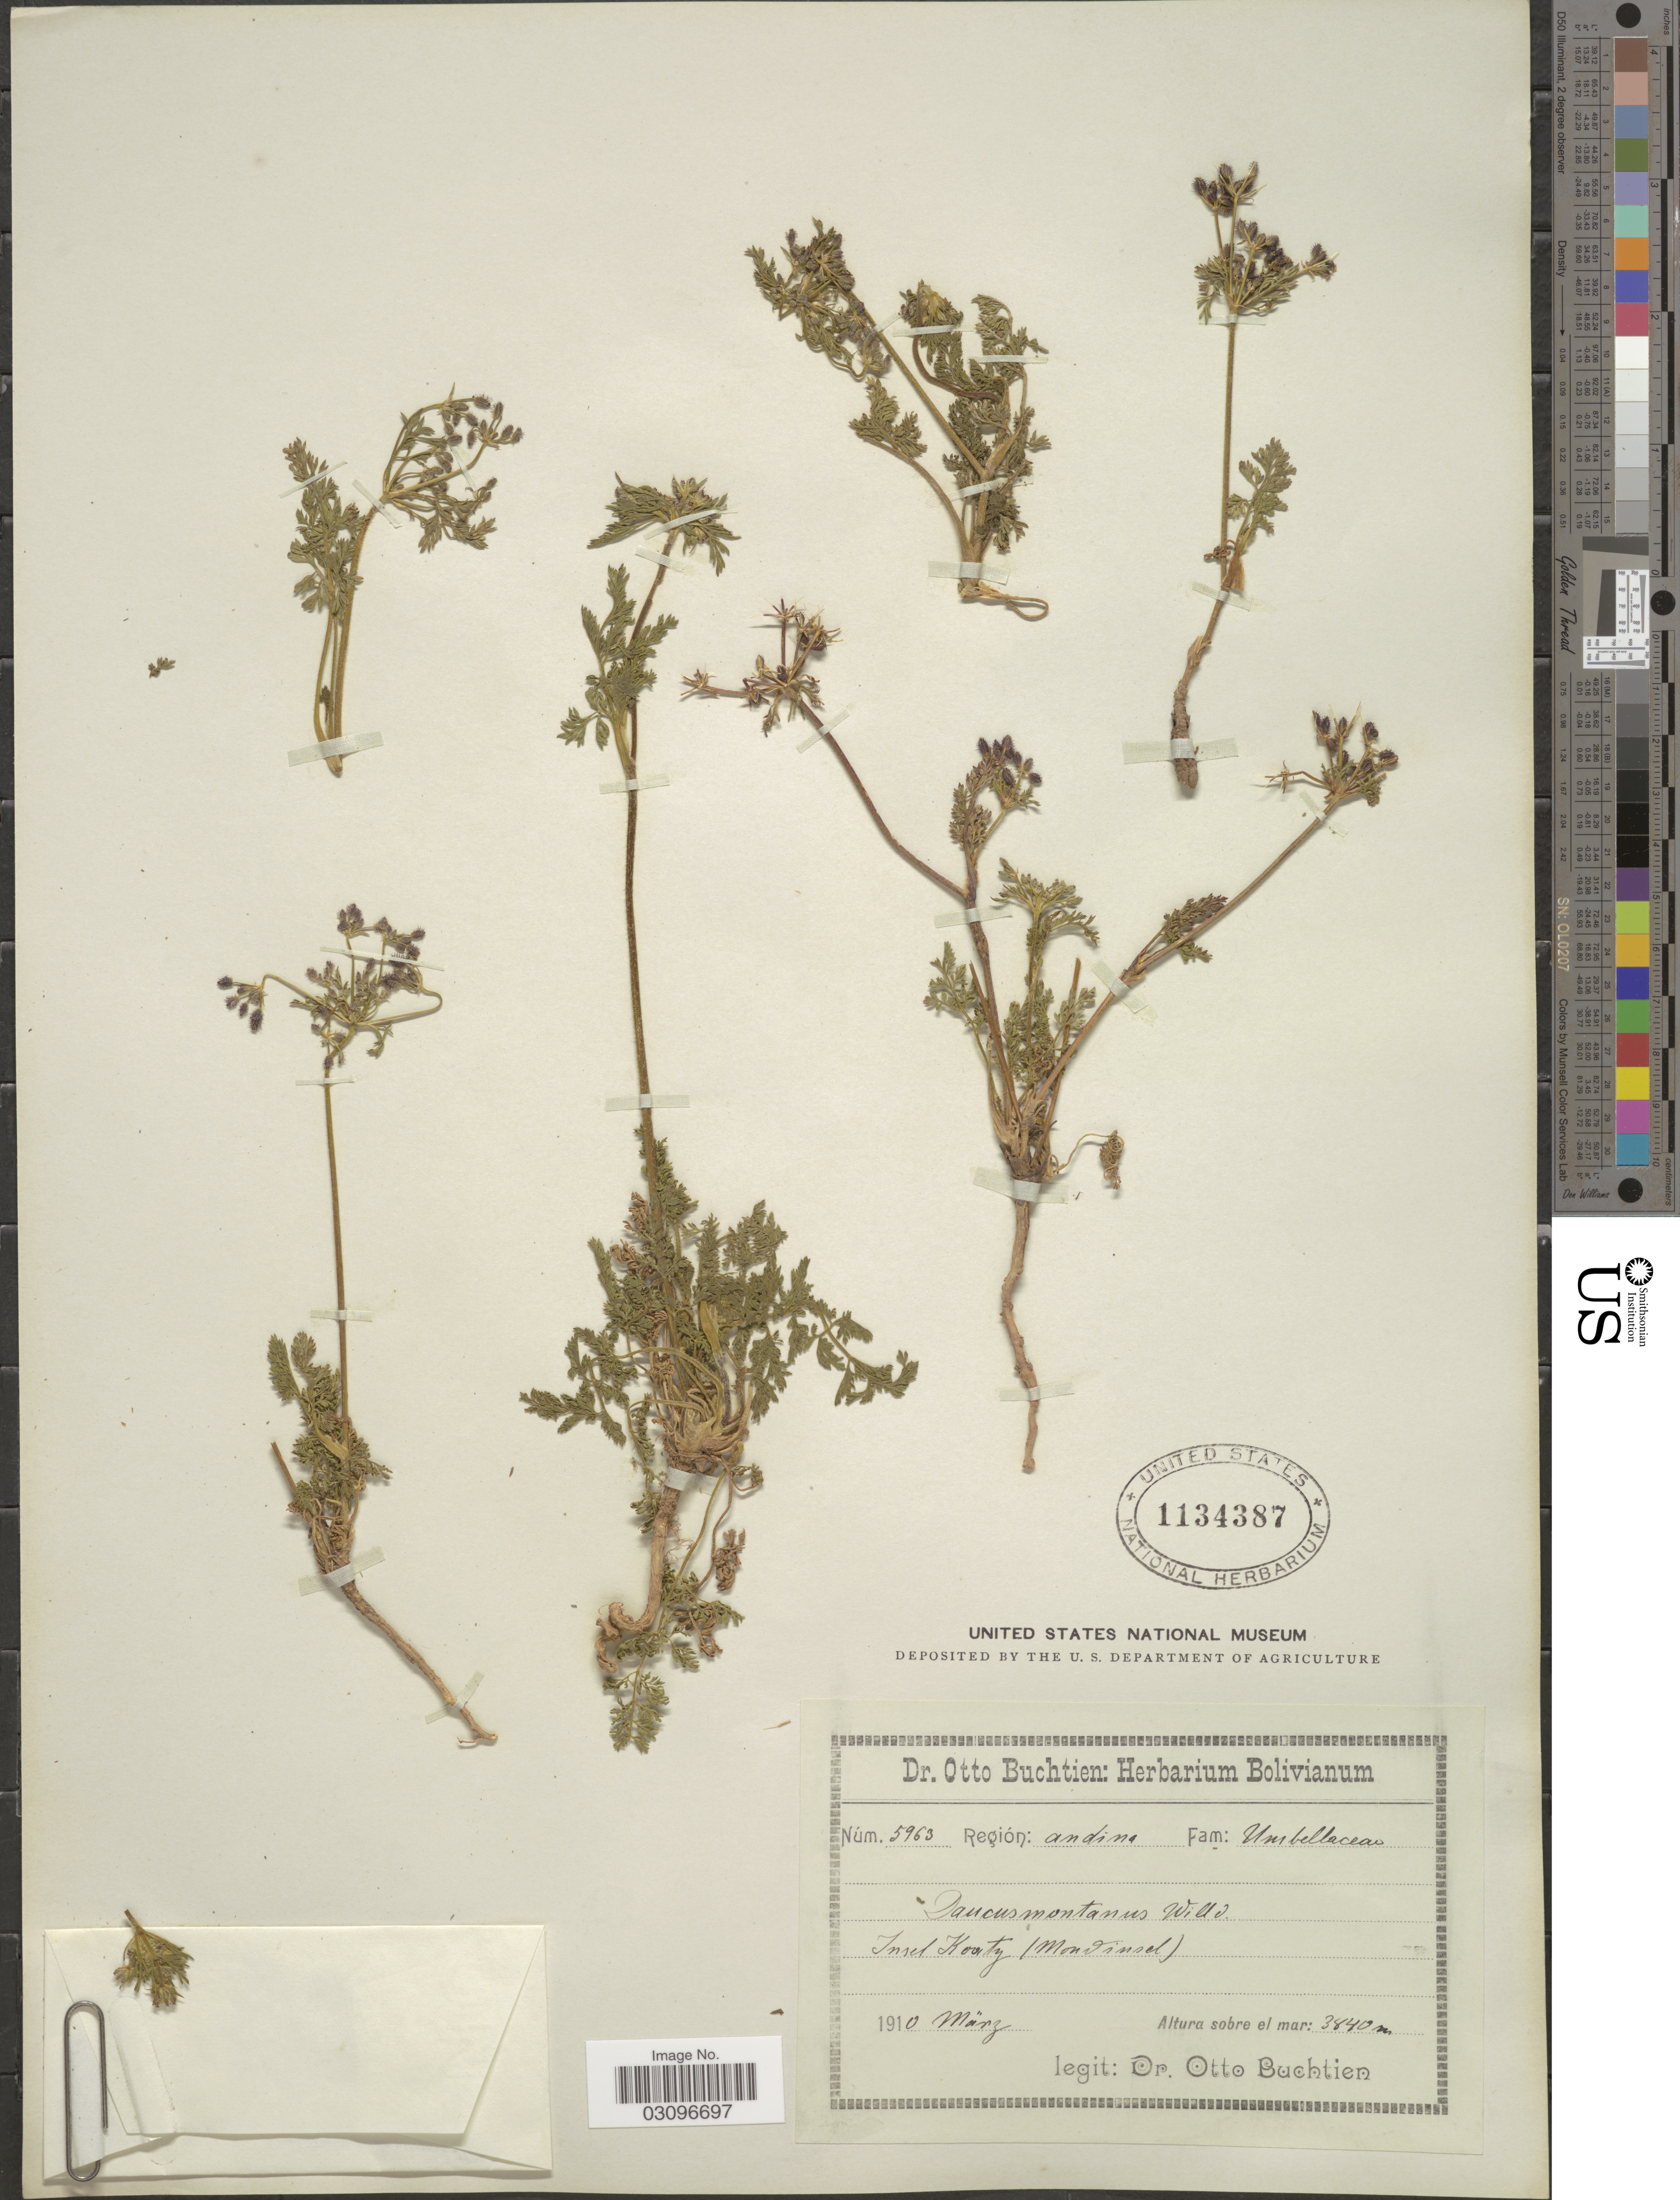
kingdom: Plantae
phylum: Tracheophyta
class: Magnoliopsida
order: Apiales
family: Apiaceae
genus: Daucus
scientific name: Daucus montanus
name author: Humb. & Bonpl. ex Spreng.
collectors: O. Buchtien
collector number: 5963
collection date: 1910-03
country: Bolivia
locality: Región: andina. Insel Koaty (Mondinsel).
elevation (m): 3840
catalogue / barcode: US 1134387